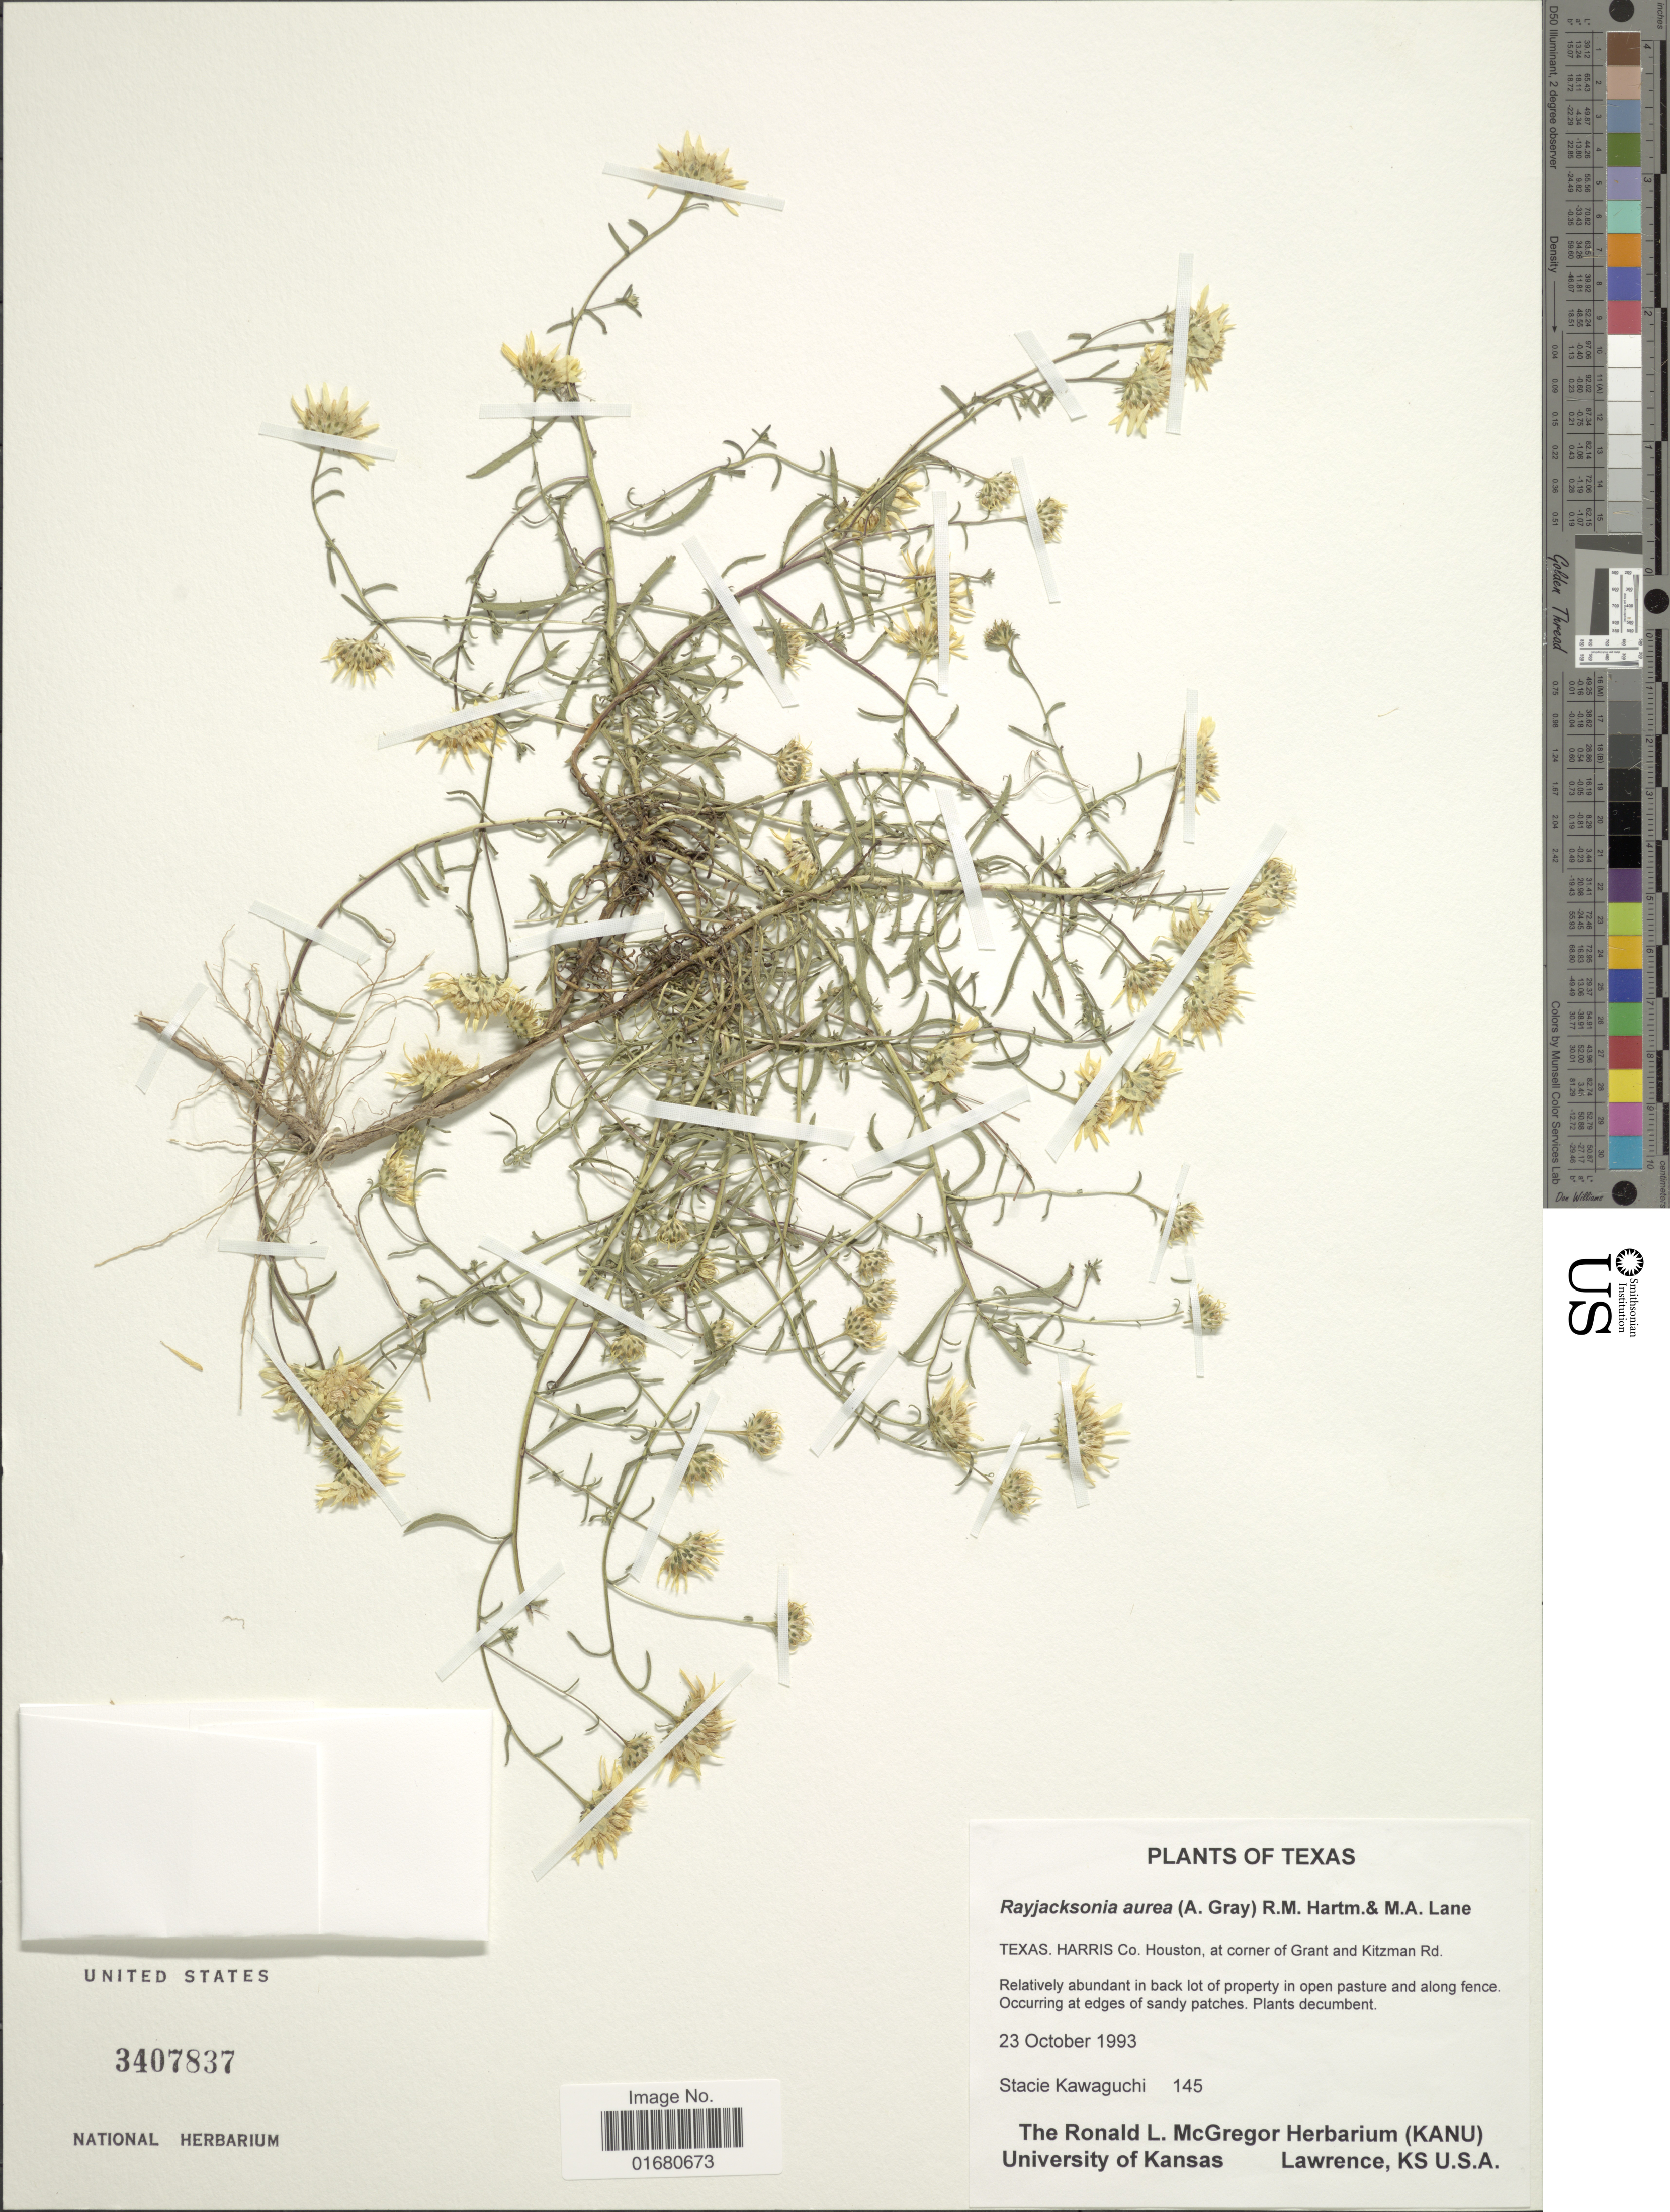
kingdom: Plantae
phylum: Tracheophyta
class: Magnoliopsida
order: Asterales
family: Asteraceae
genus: Rayjacksonia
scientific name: Rayjacksonia annua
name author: (Rydb.) R.L. Hartm. & M.A. Lane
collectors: S. Kawaguchi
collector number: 145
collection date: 1993-10-23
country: United States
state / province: Texas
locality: Harris. Co., Houston, at corner of Grant and Kitzman Rd.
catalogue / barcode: US 3407837